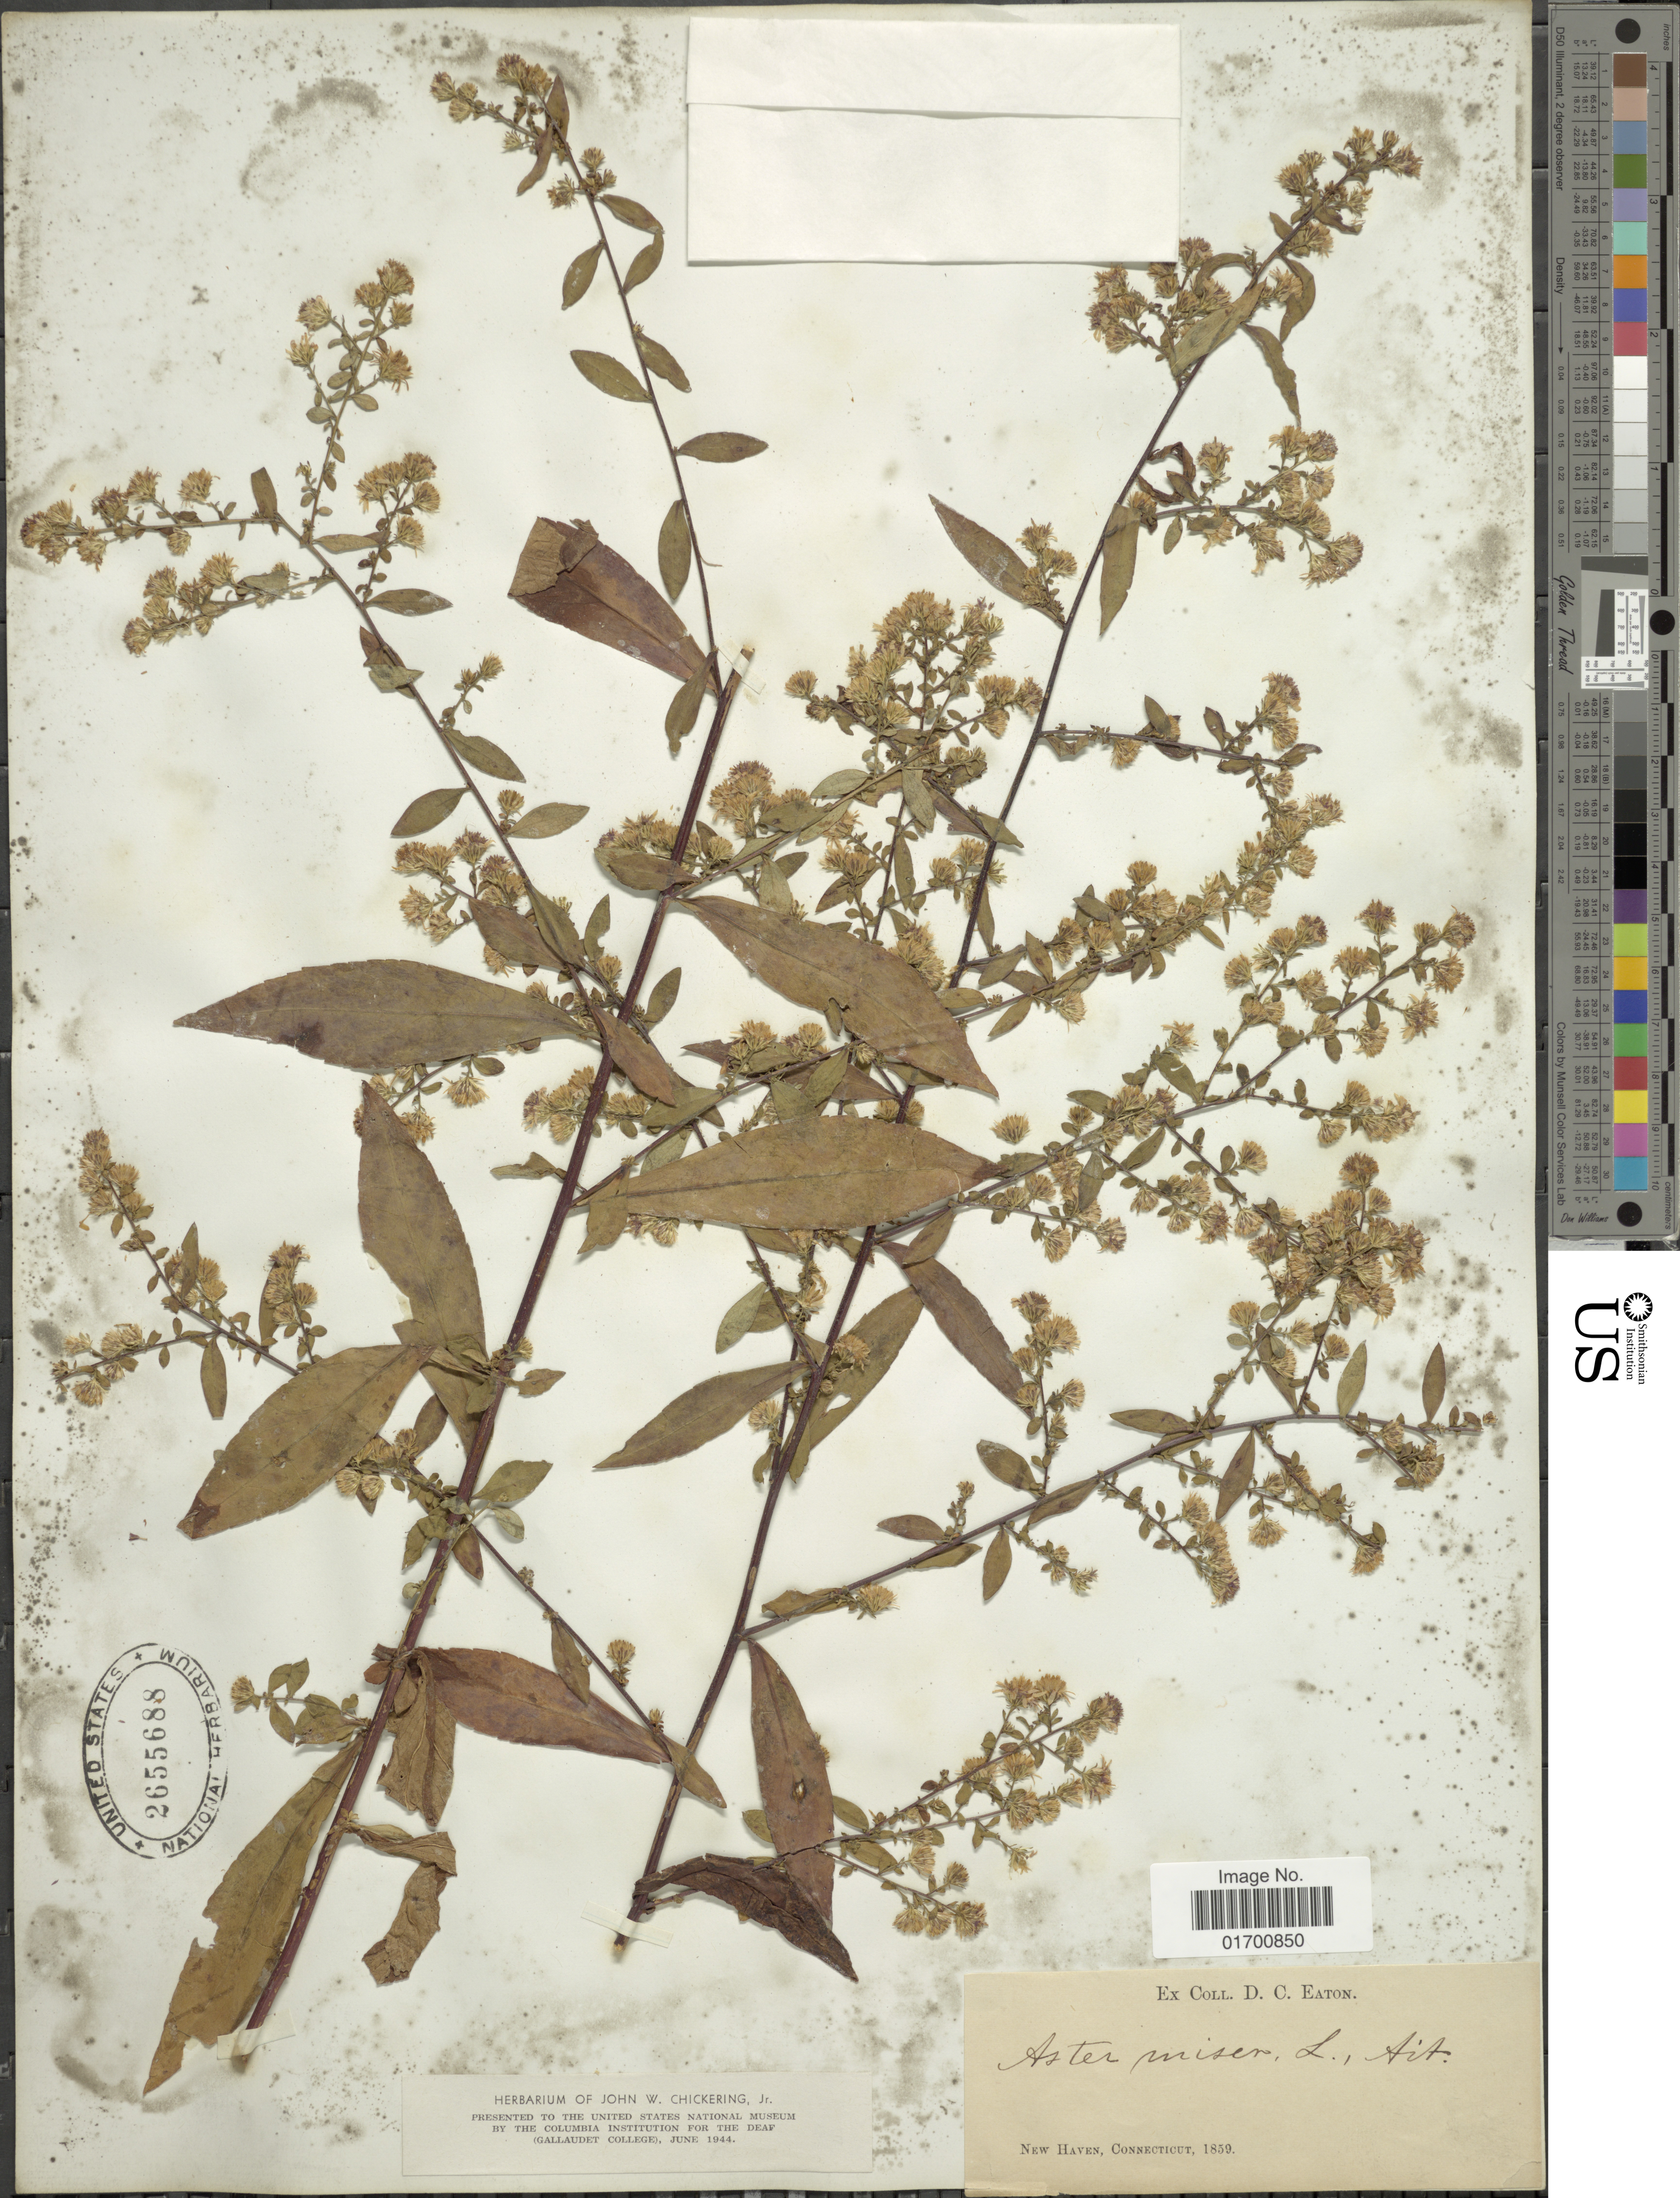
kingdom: Plantae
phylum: Tracheophyta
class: Magnoliopsida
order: Asterales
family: Asteraceae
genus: Symphyotrichum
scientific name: Symphyotrichum lateriflorum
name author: (L.) Á. Löve & D. Löve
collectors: D. Eaton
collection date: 1859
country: United States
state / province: Connecticut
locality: New Haven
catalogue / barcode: US 2655688